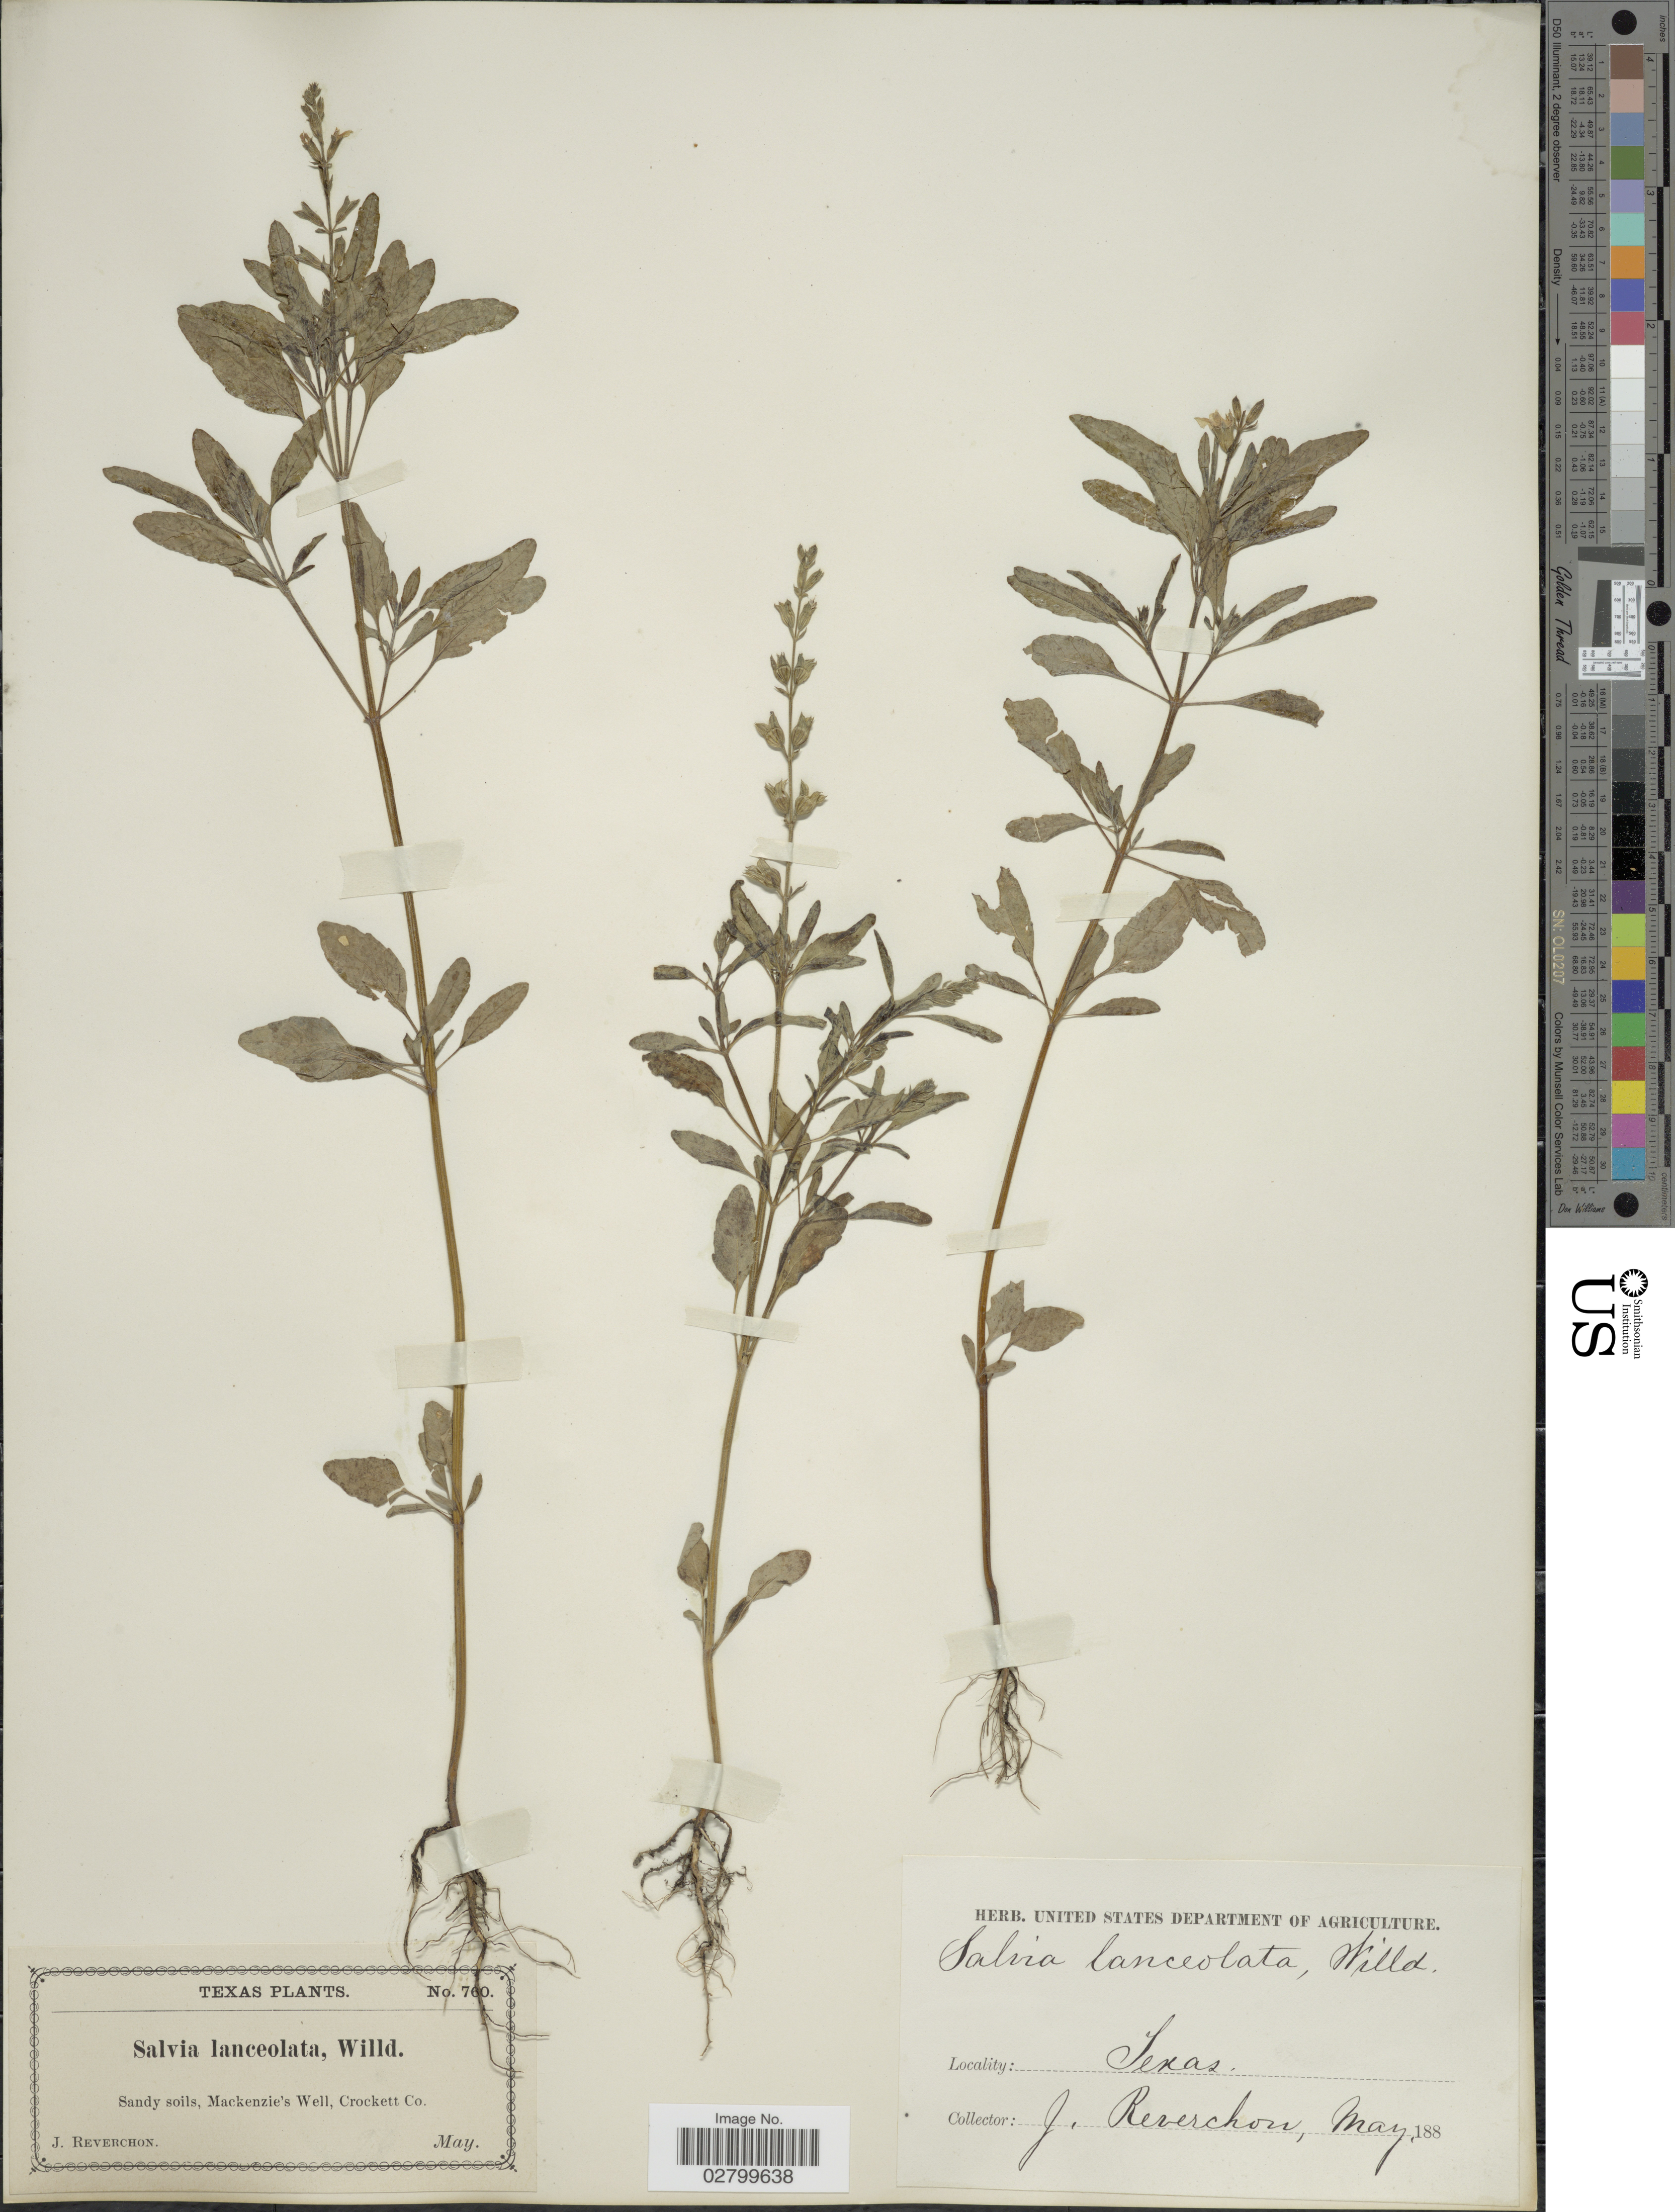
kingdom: Plantae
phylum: Tracheophyta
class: Magnoliopsida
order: Lamiales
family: Lamiaceae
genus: Salvia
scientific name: Salvia lanceolata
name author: Brouss.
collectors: J. Reverchon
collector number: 760*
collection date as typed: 188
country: United States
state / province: Texas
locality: Sandy soils, Mackenzie's Well, Crockett Co.